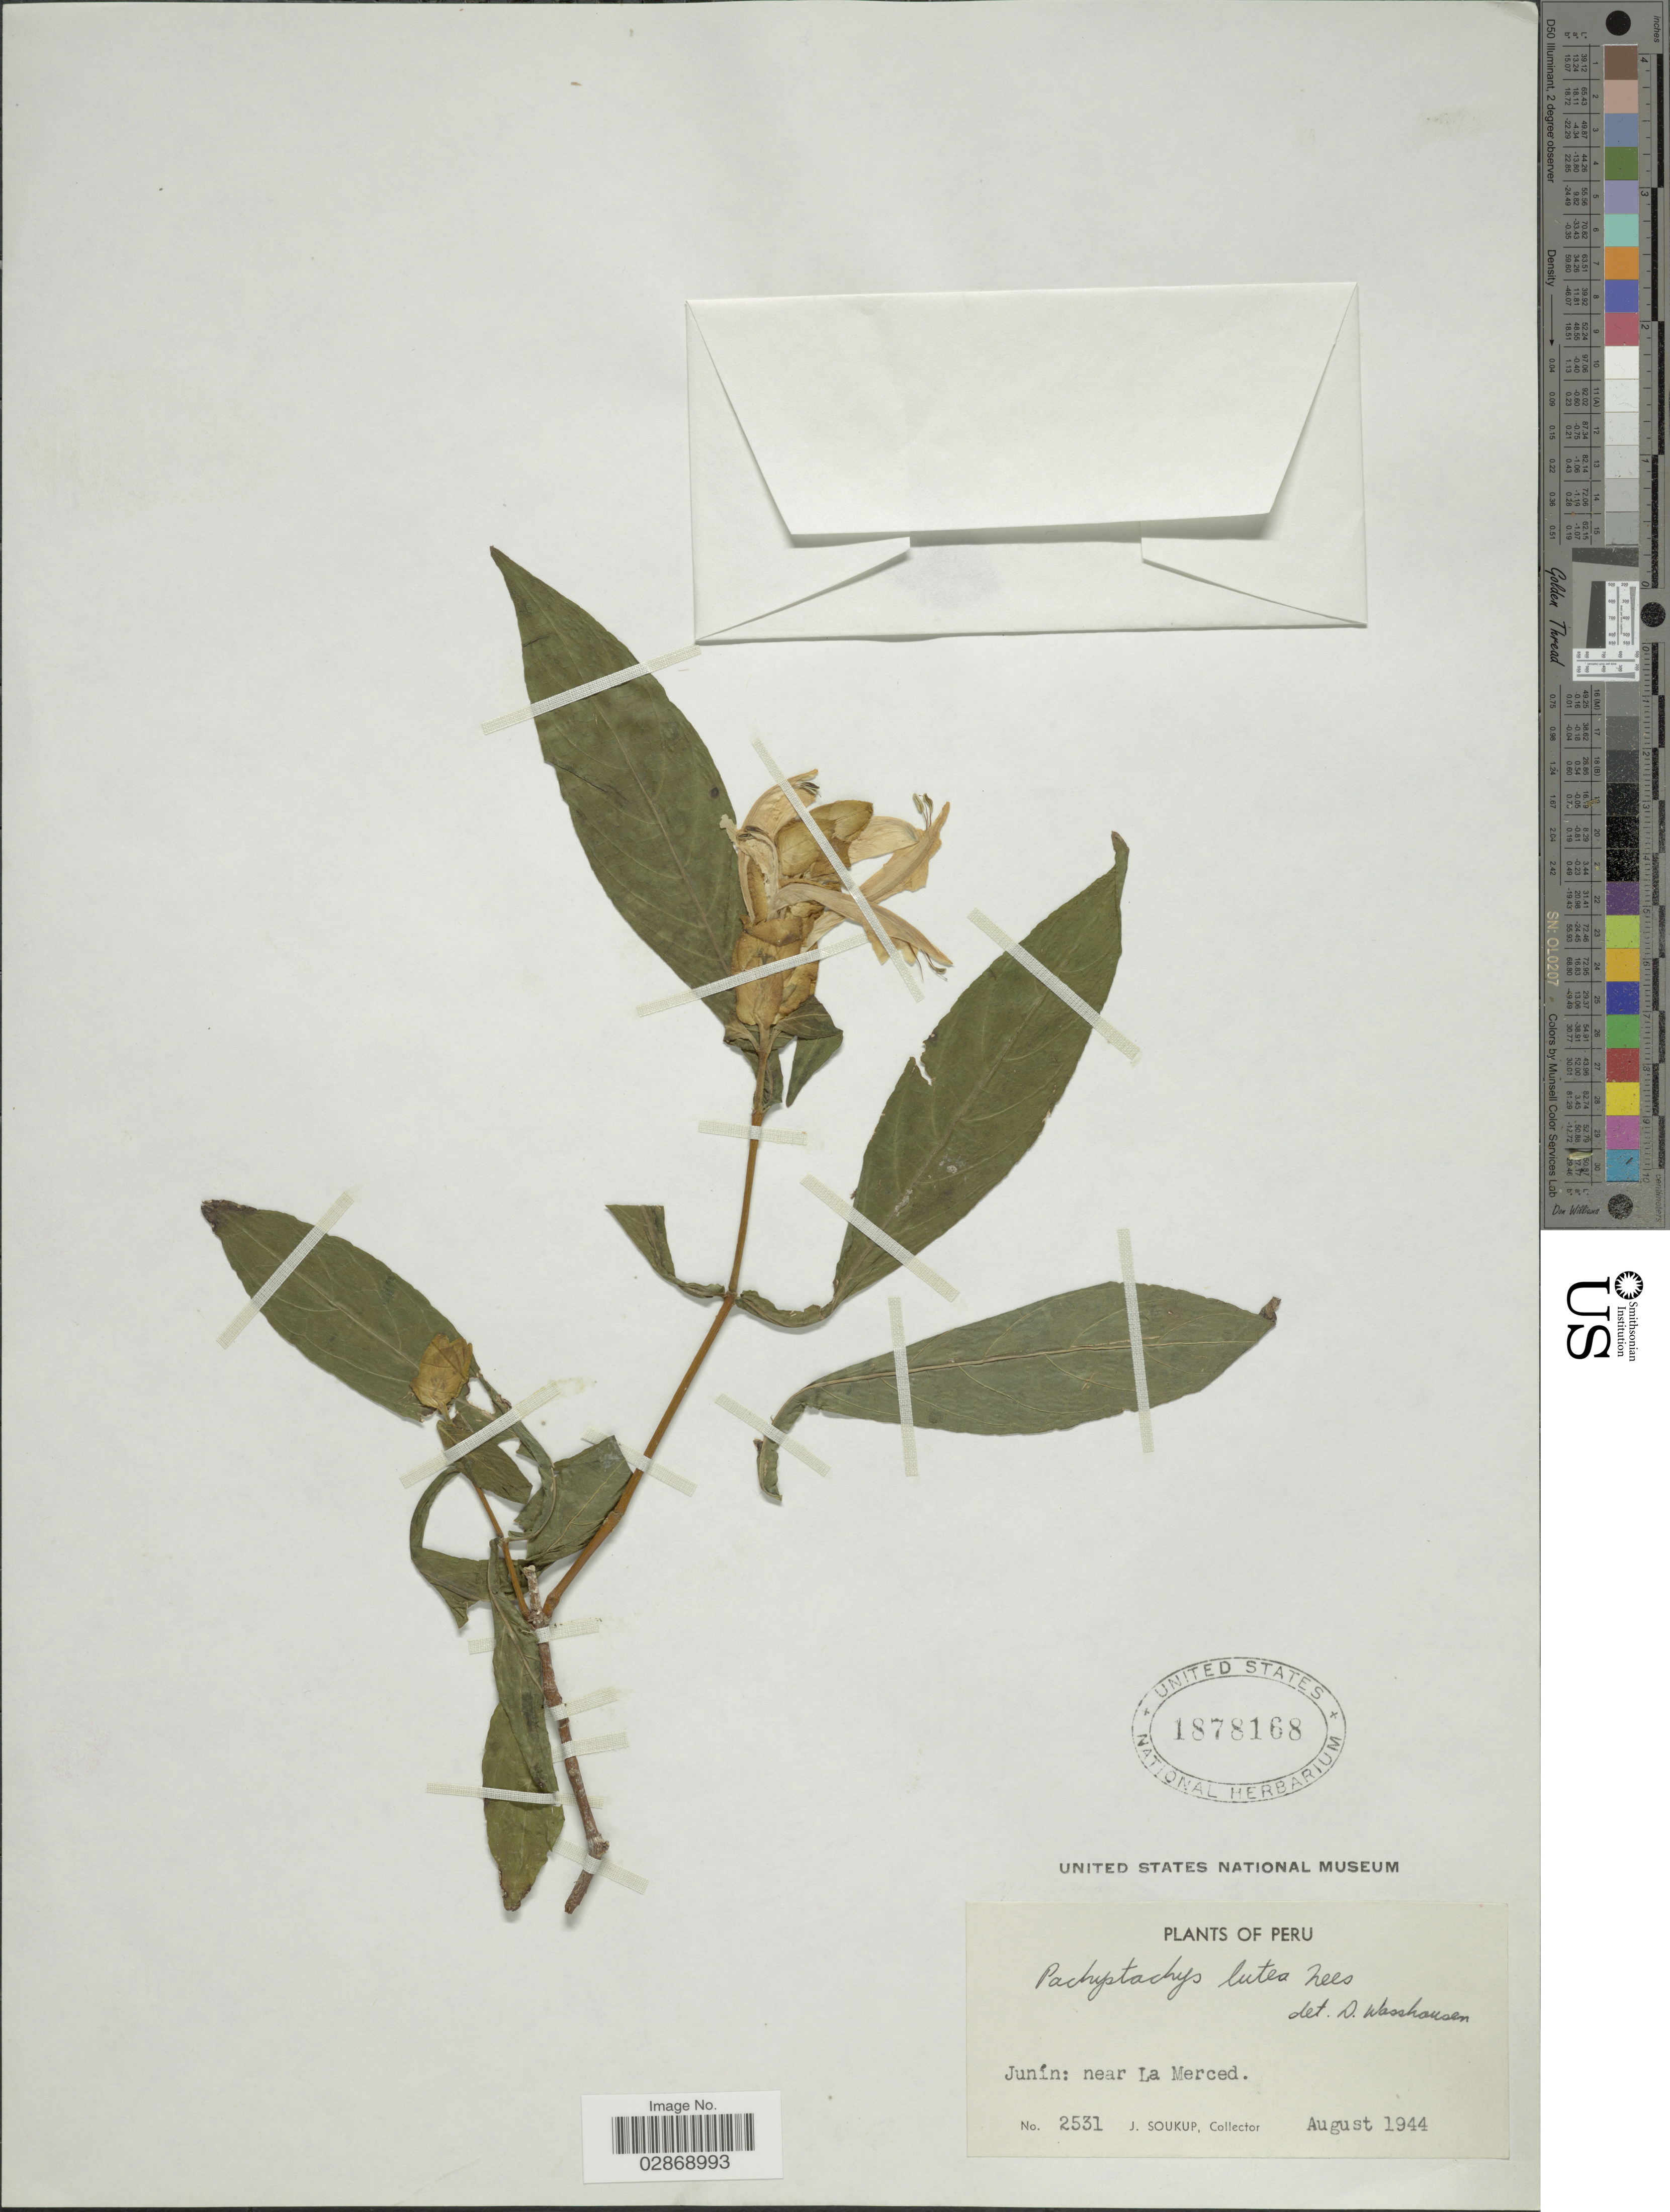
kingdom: Plantae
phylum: Tracheophyta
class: Magnoliopsida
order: Lamiales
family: Acanthaceae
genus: Pachystachys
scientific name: Pachystachys lutea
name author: Nees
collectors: J. Soukup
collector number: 2531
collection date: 1944-08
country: Peru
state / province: Junín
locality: Near La Merced.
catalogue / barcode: US 1878168